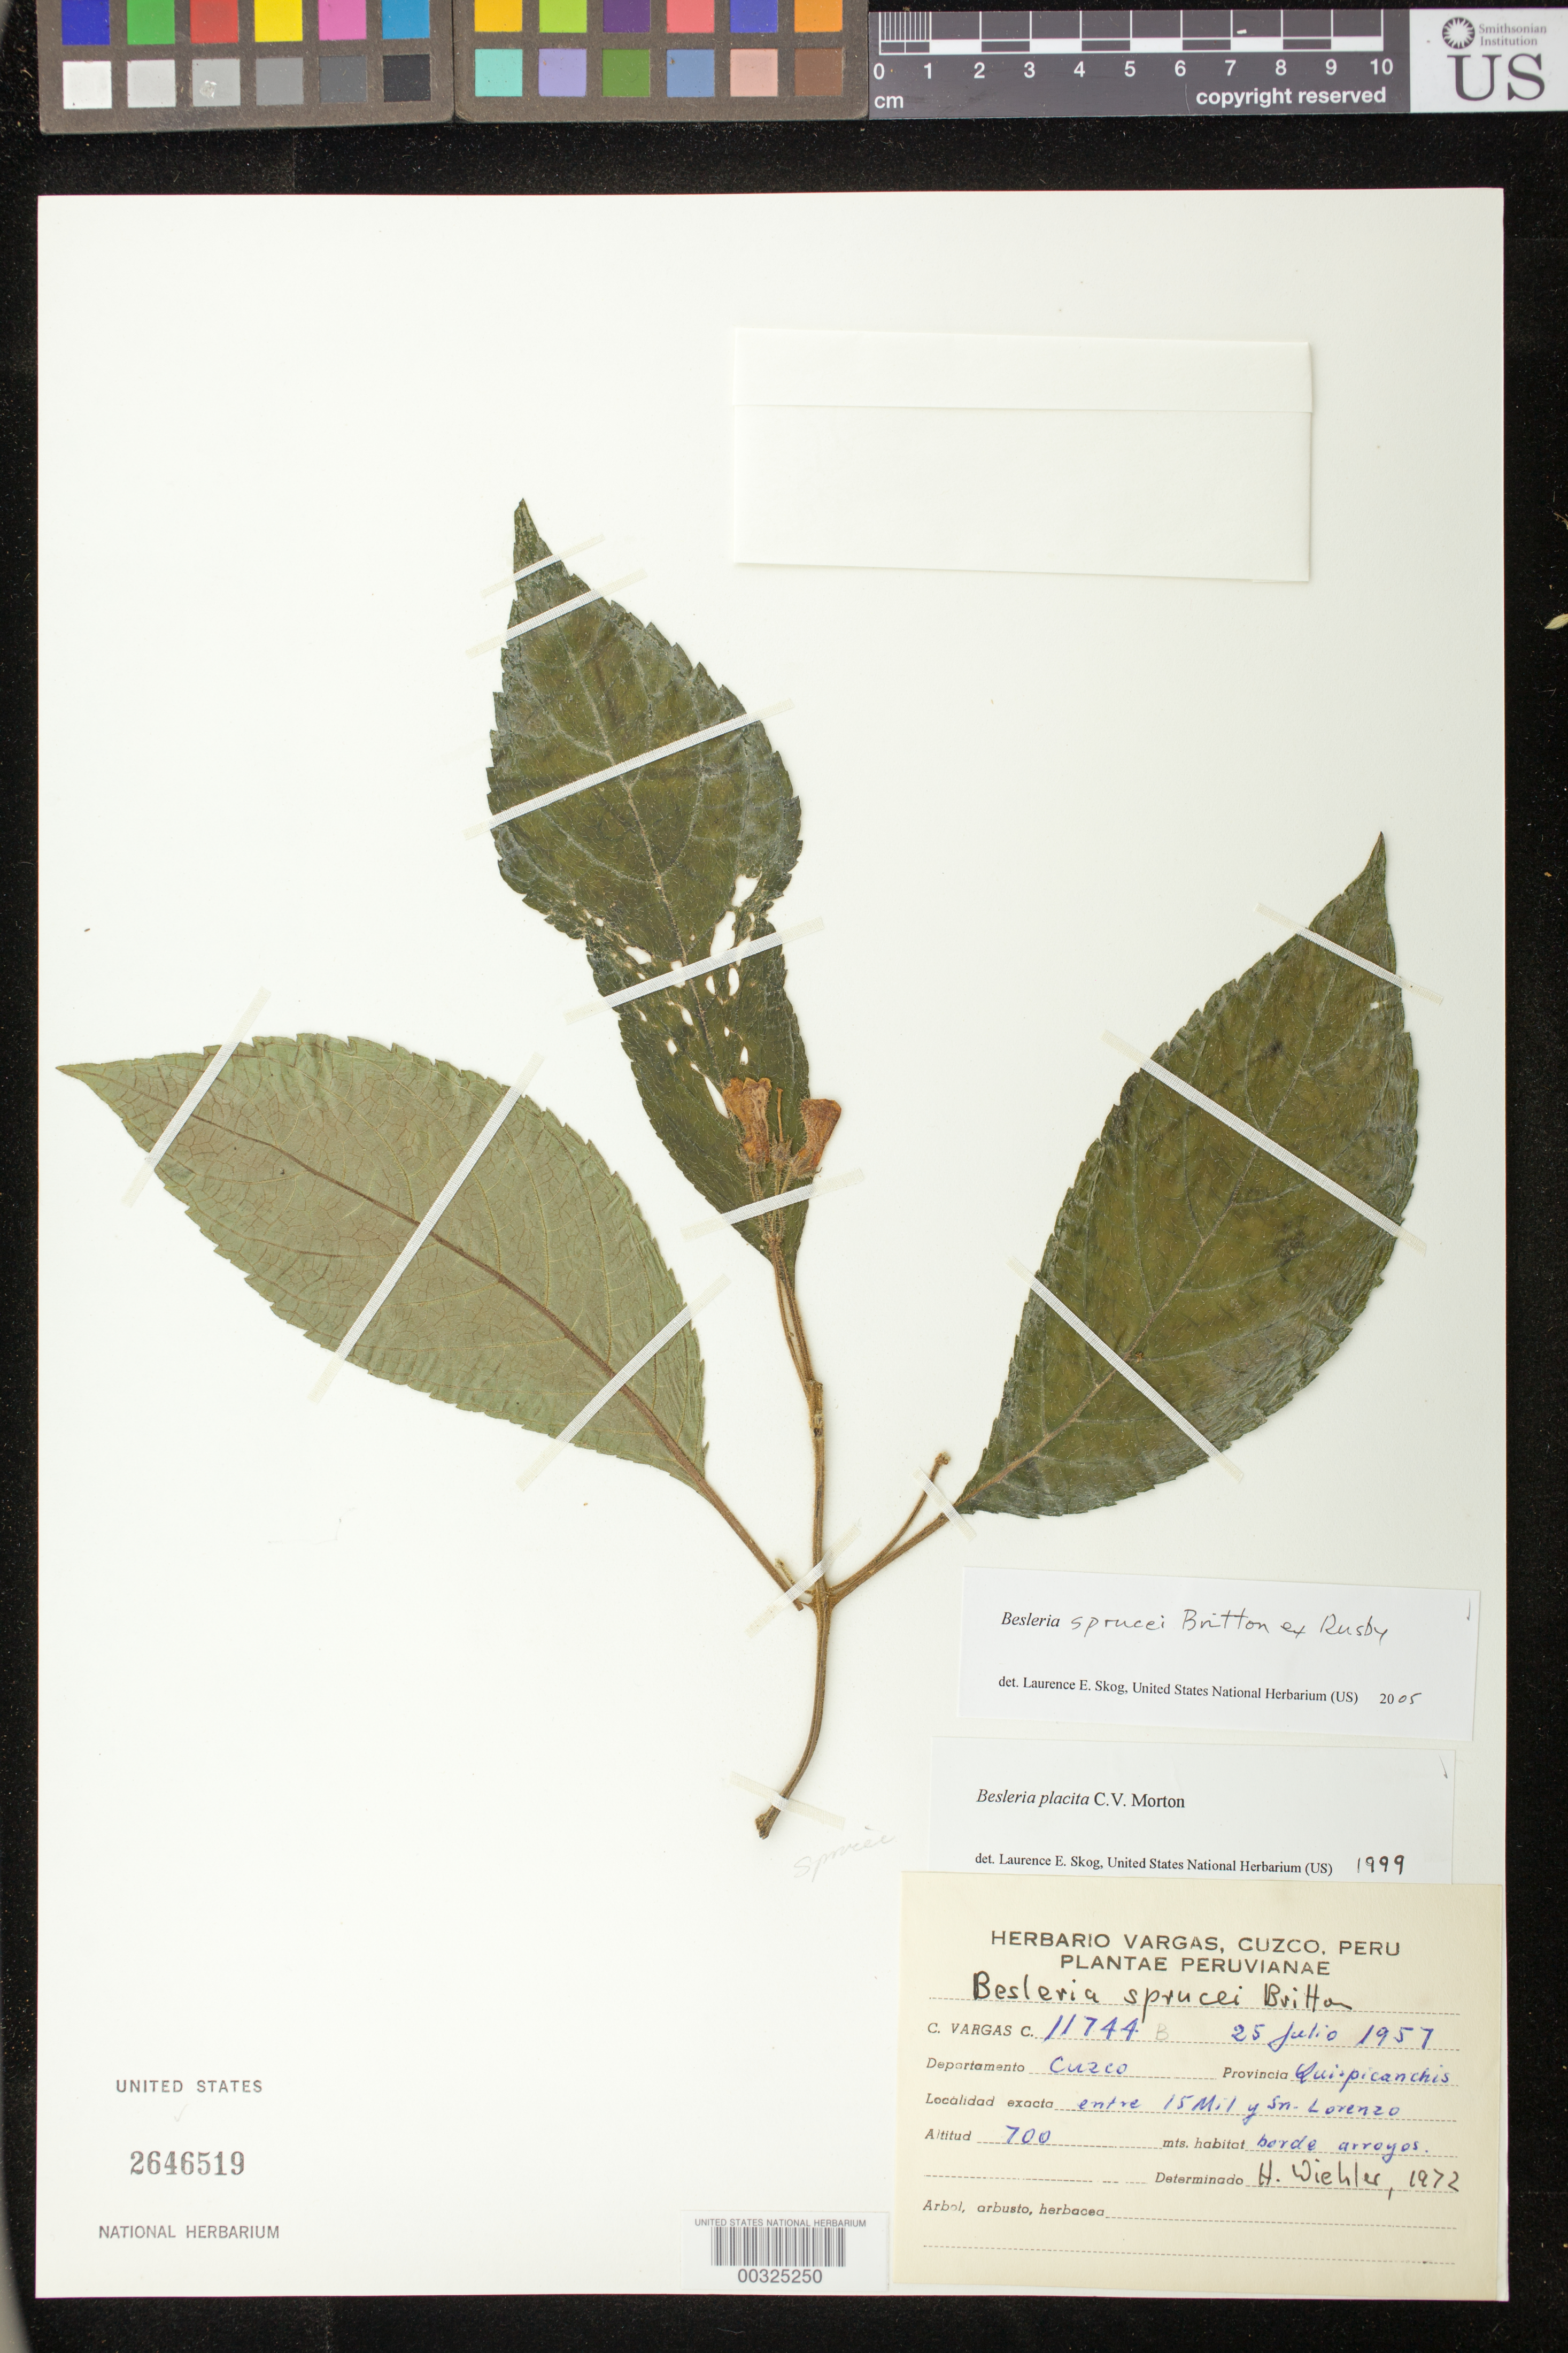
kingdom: Plantae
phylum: Tracheophyta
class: Magnoliopsida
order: Lamiales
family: Gesneriaceae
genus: Besleria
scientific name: Besleria placita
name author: C.V. Morton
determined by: Skog, Laurence E.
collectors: C. Vargas C.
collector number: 11744 B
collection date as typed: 25 Jul 1957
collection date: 1957-07-25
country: Peru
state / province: Cusco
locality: Prov. Quispicanchis, entre 15 Mil y Sn. Lorenzo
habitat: Borde arroyos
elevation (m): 700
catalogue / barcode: US 2646519